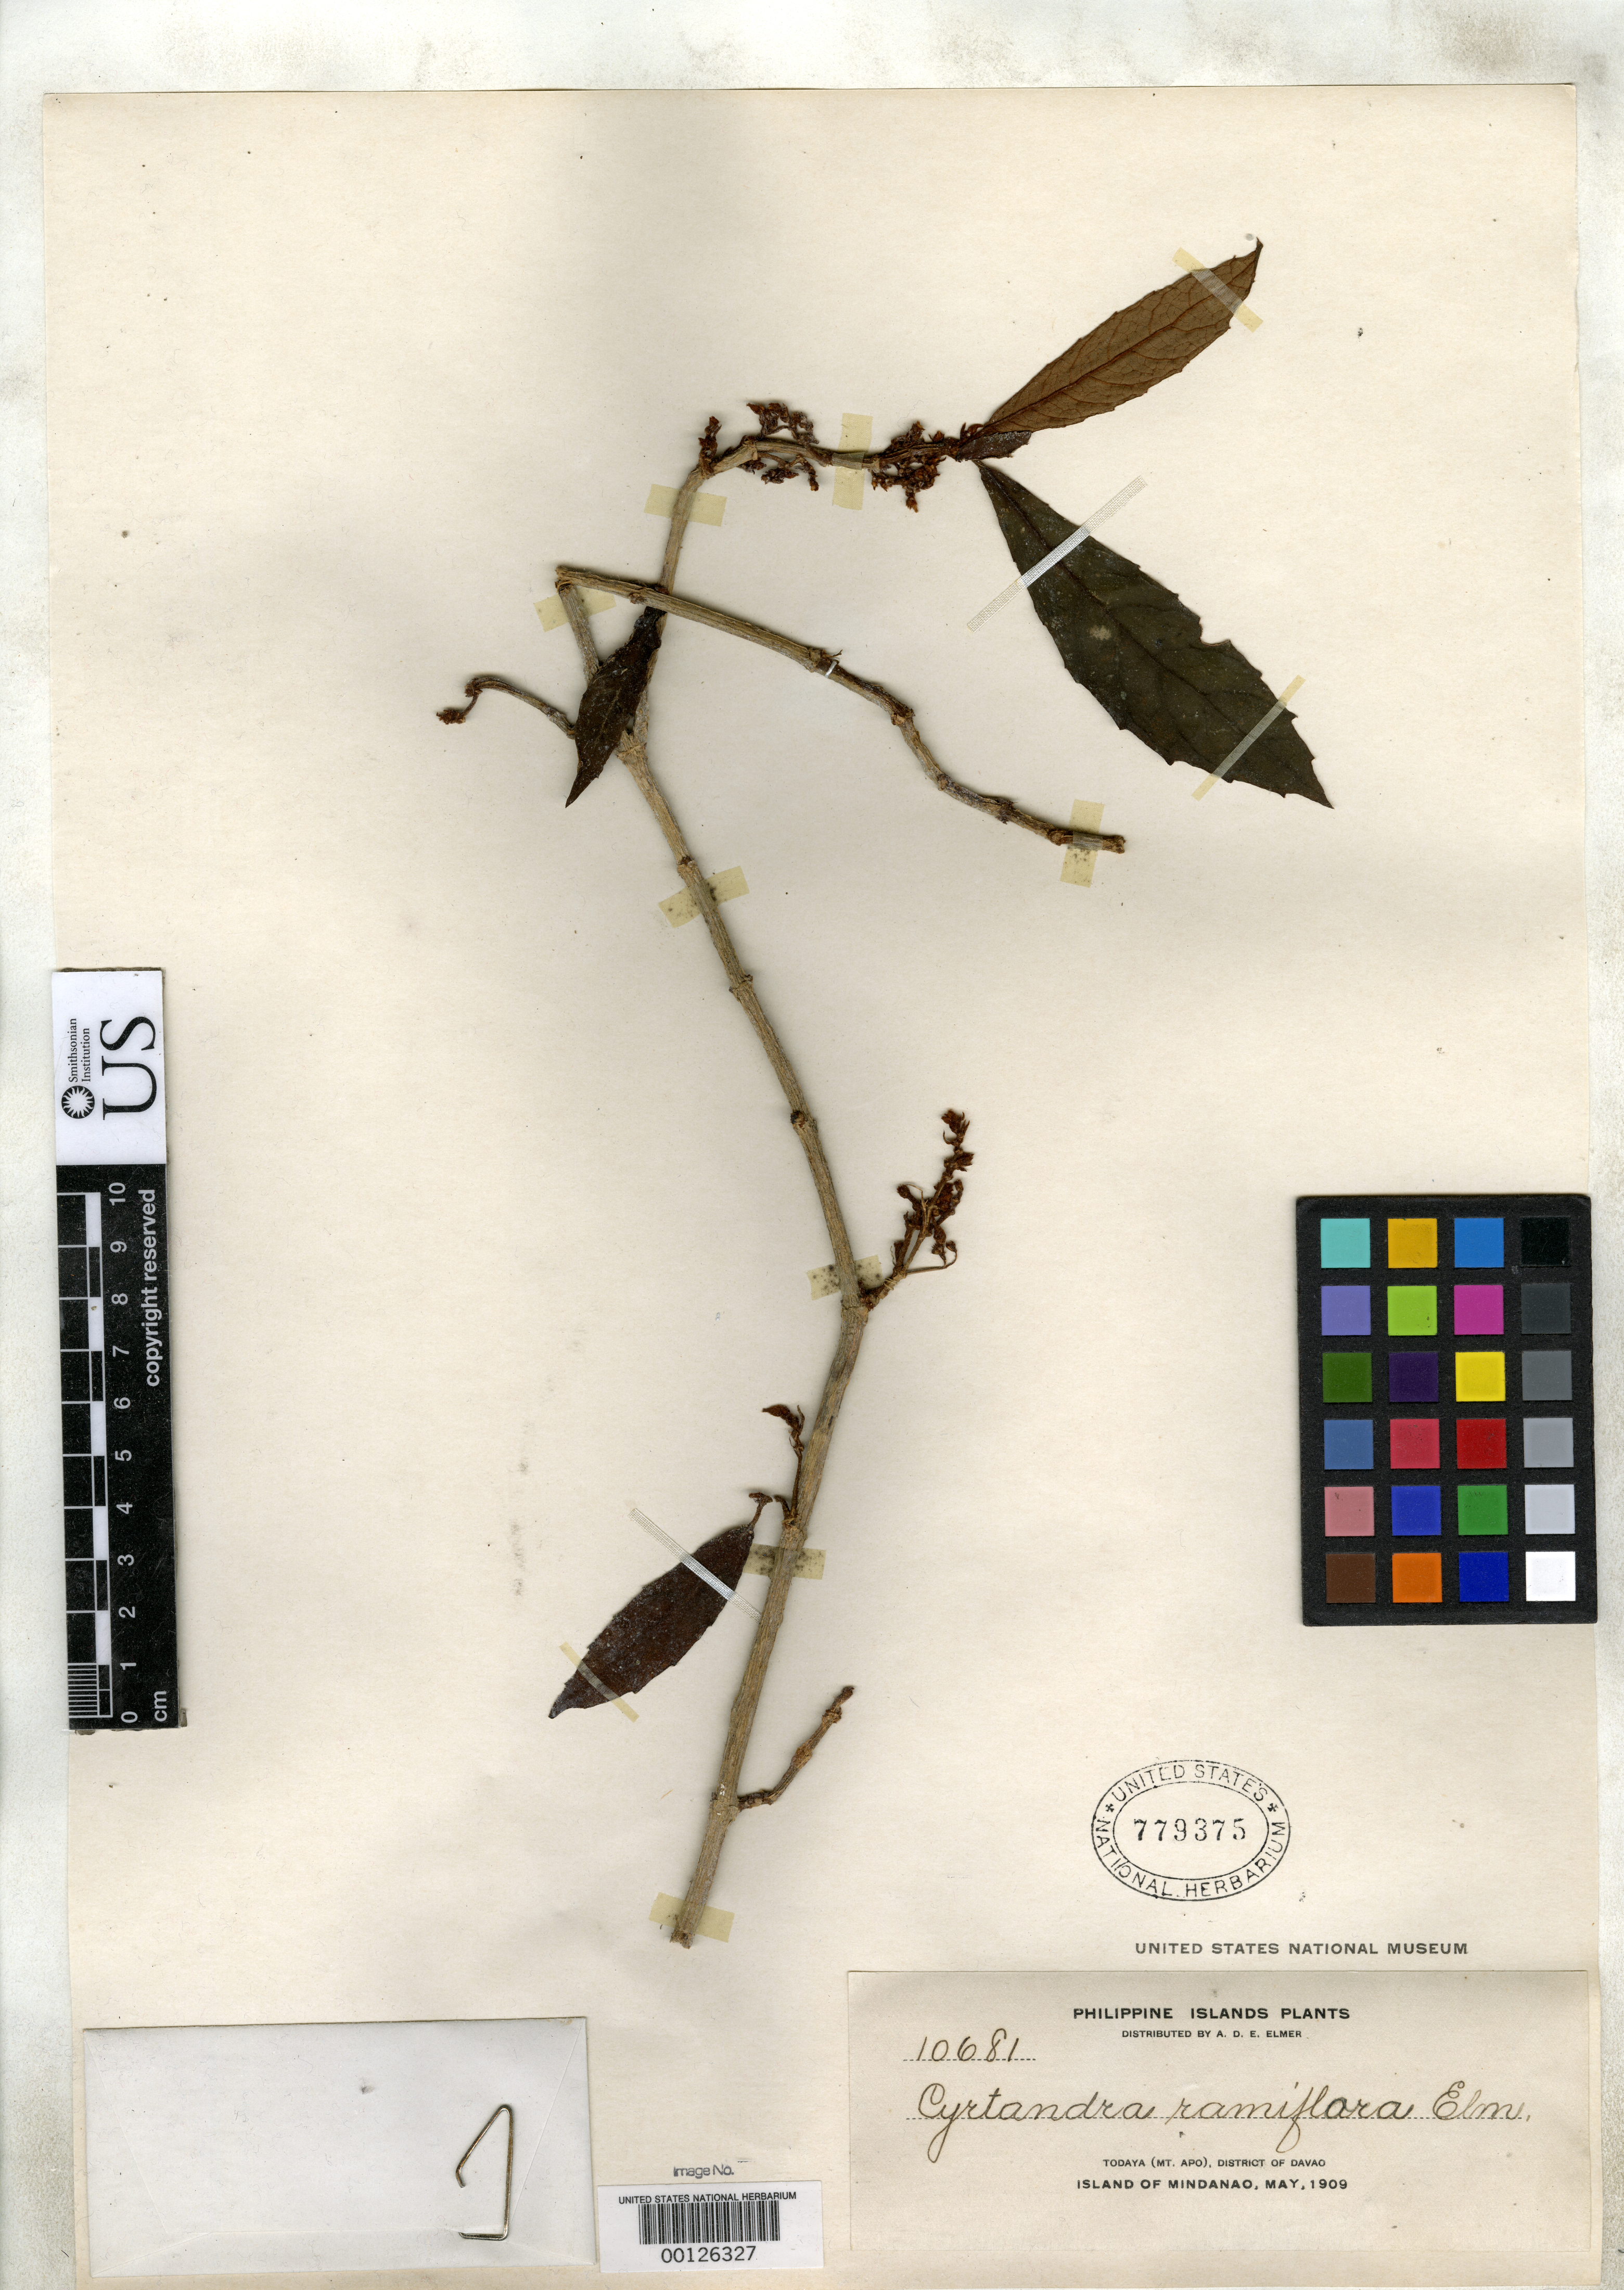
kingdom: Plantae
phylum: Tracheophyta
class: Magnoliopsida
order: Lamiales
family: Gesneriaceae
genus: Cyrtandra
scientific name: Cyrtandra ramiflora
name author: Elmer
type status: Isolectotype; Type Collection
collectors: A. D. E. Elmer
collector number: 10681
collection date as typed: May 1909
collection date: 1909-05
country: Philippines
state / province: Davao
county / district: Davao del Sur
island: Mindanao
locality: Todaya, Mt. Apo.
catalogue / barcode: US 779375